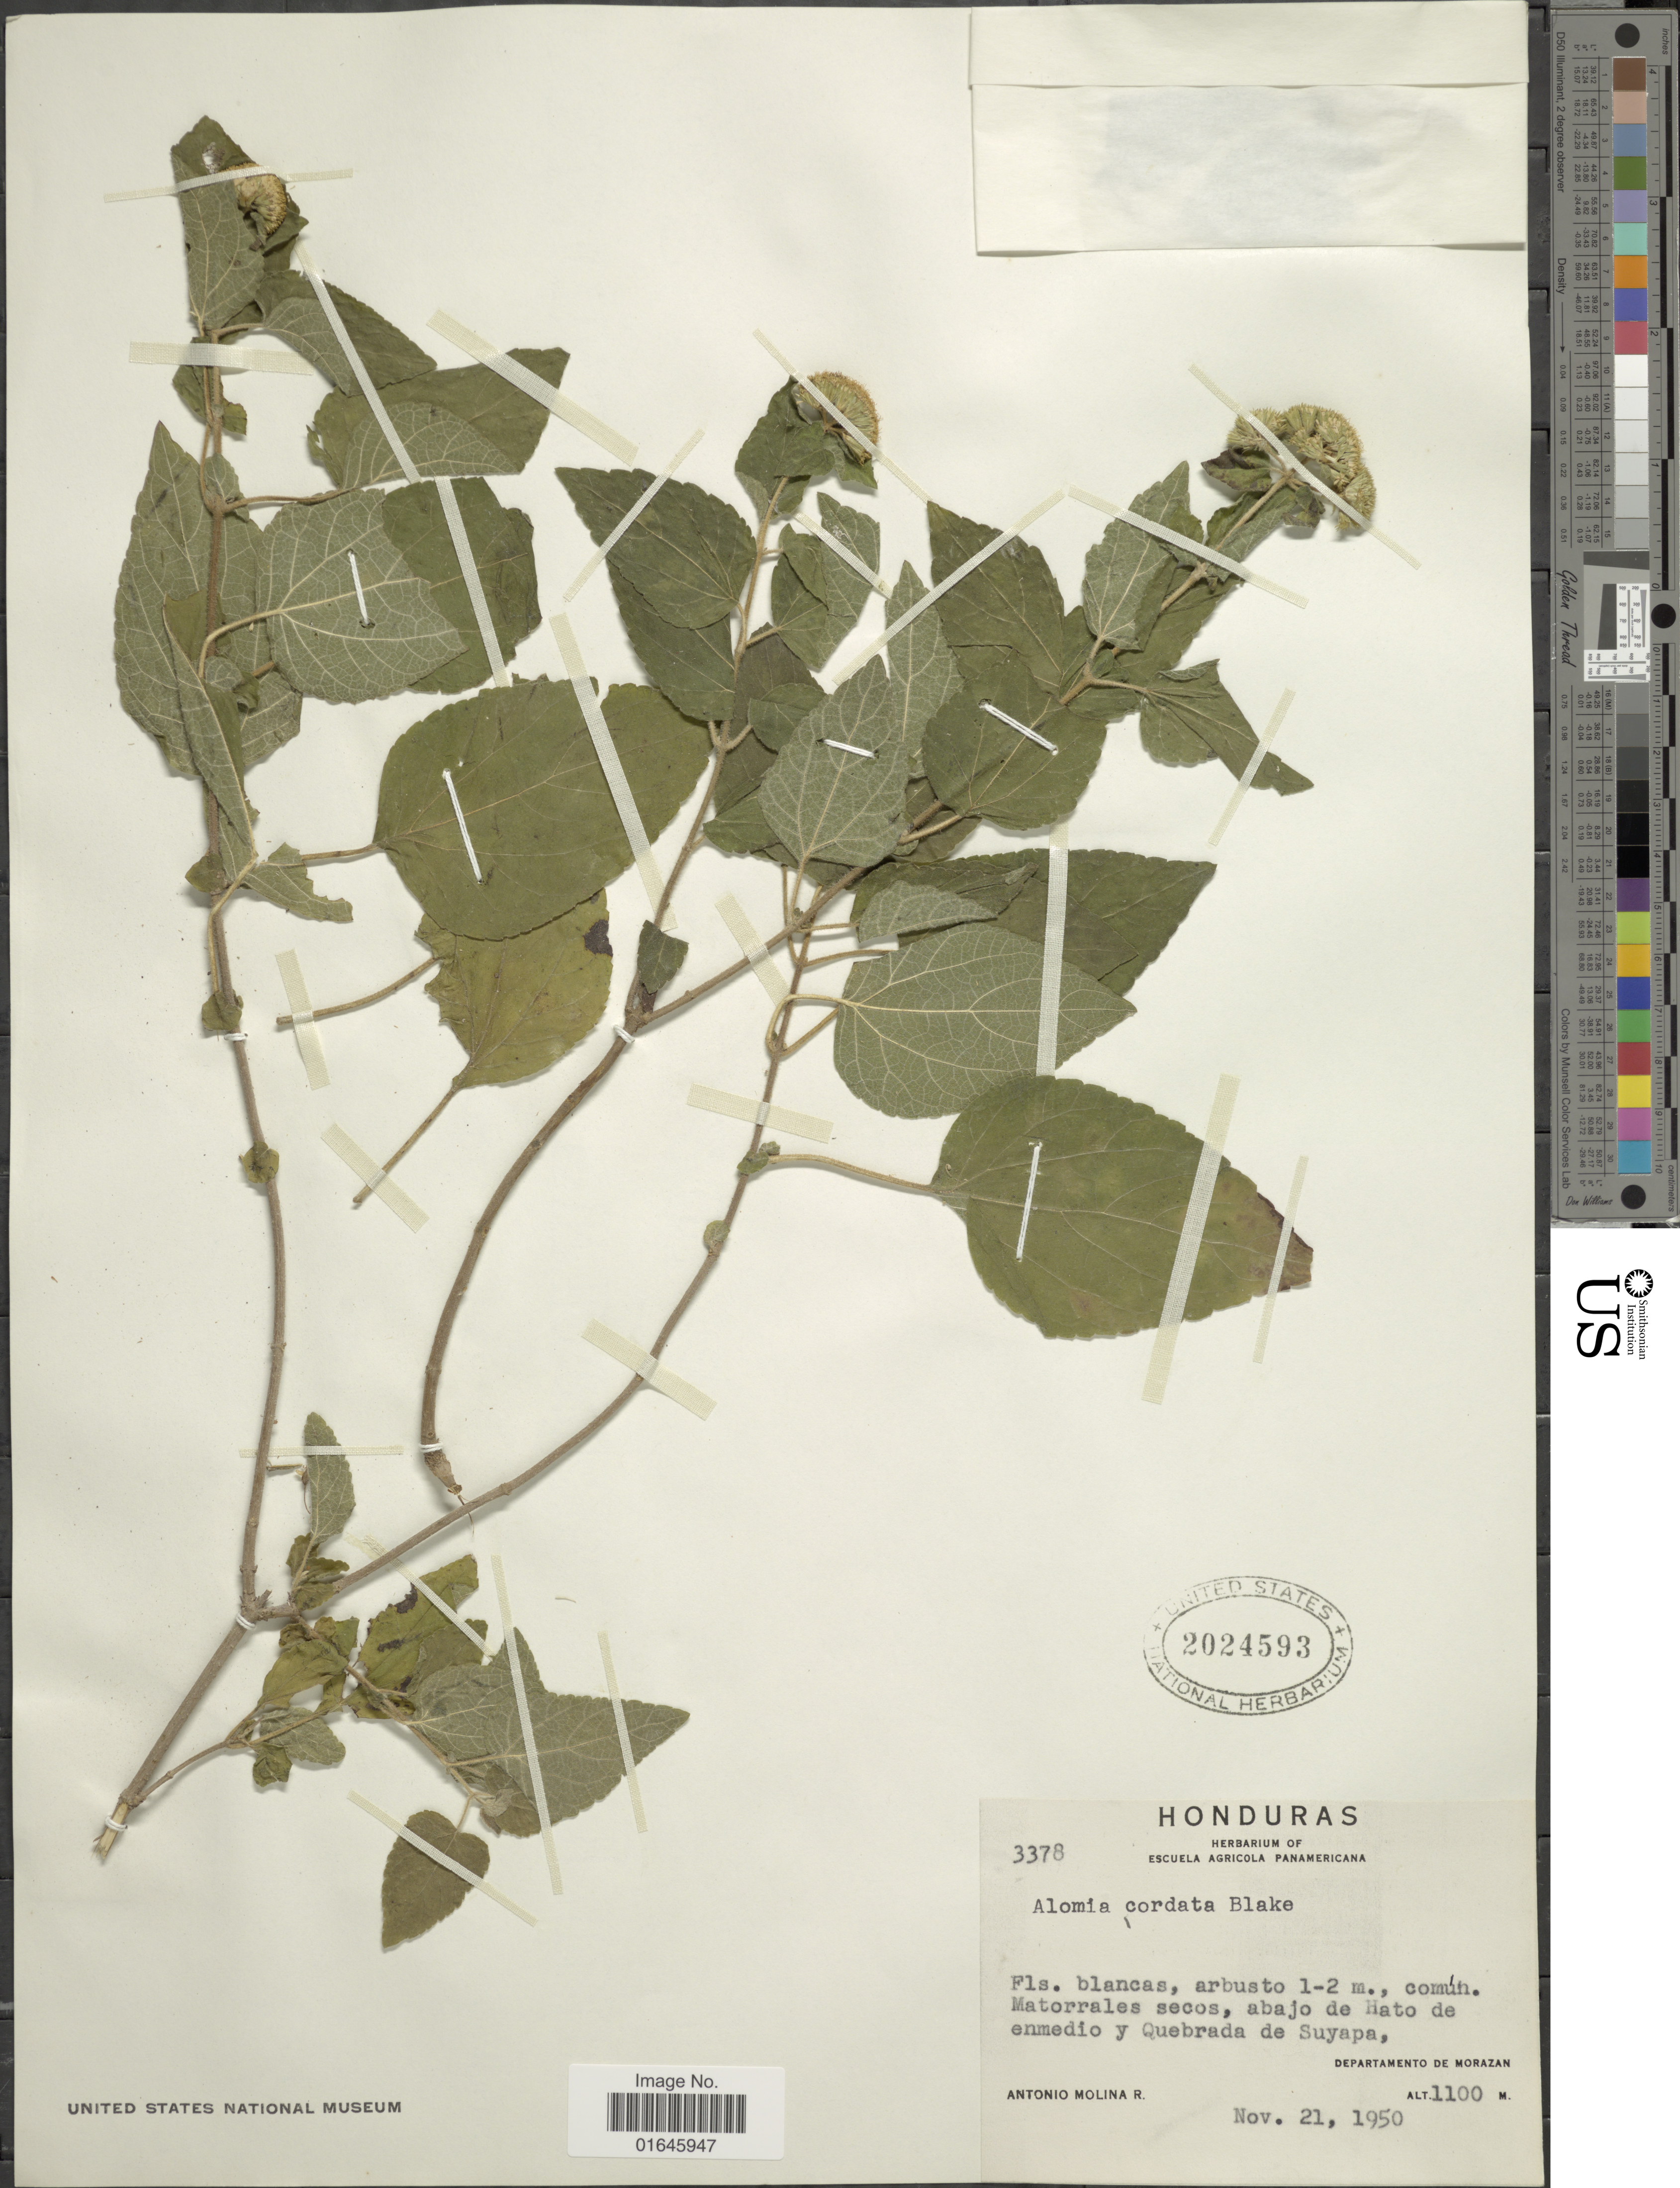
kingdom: Plantae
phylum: Tracheophyta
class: Magnoliopsida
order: Asterales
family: Asteraceae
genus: Blakeanthus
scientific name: Blakeanthus cordatus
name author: (Blake) R.M. King & H. Rob.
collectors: A. Molina R.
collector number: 3378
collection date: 1950-11-21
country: Honduras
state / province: Fco. Morazán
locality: Departamento de Morazan, Matorrales secos, abaojo de Hato de enmedio y Quebrada de Suyapa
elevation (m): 1100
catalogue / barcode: US 2024593